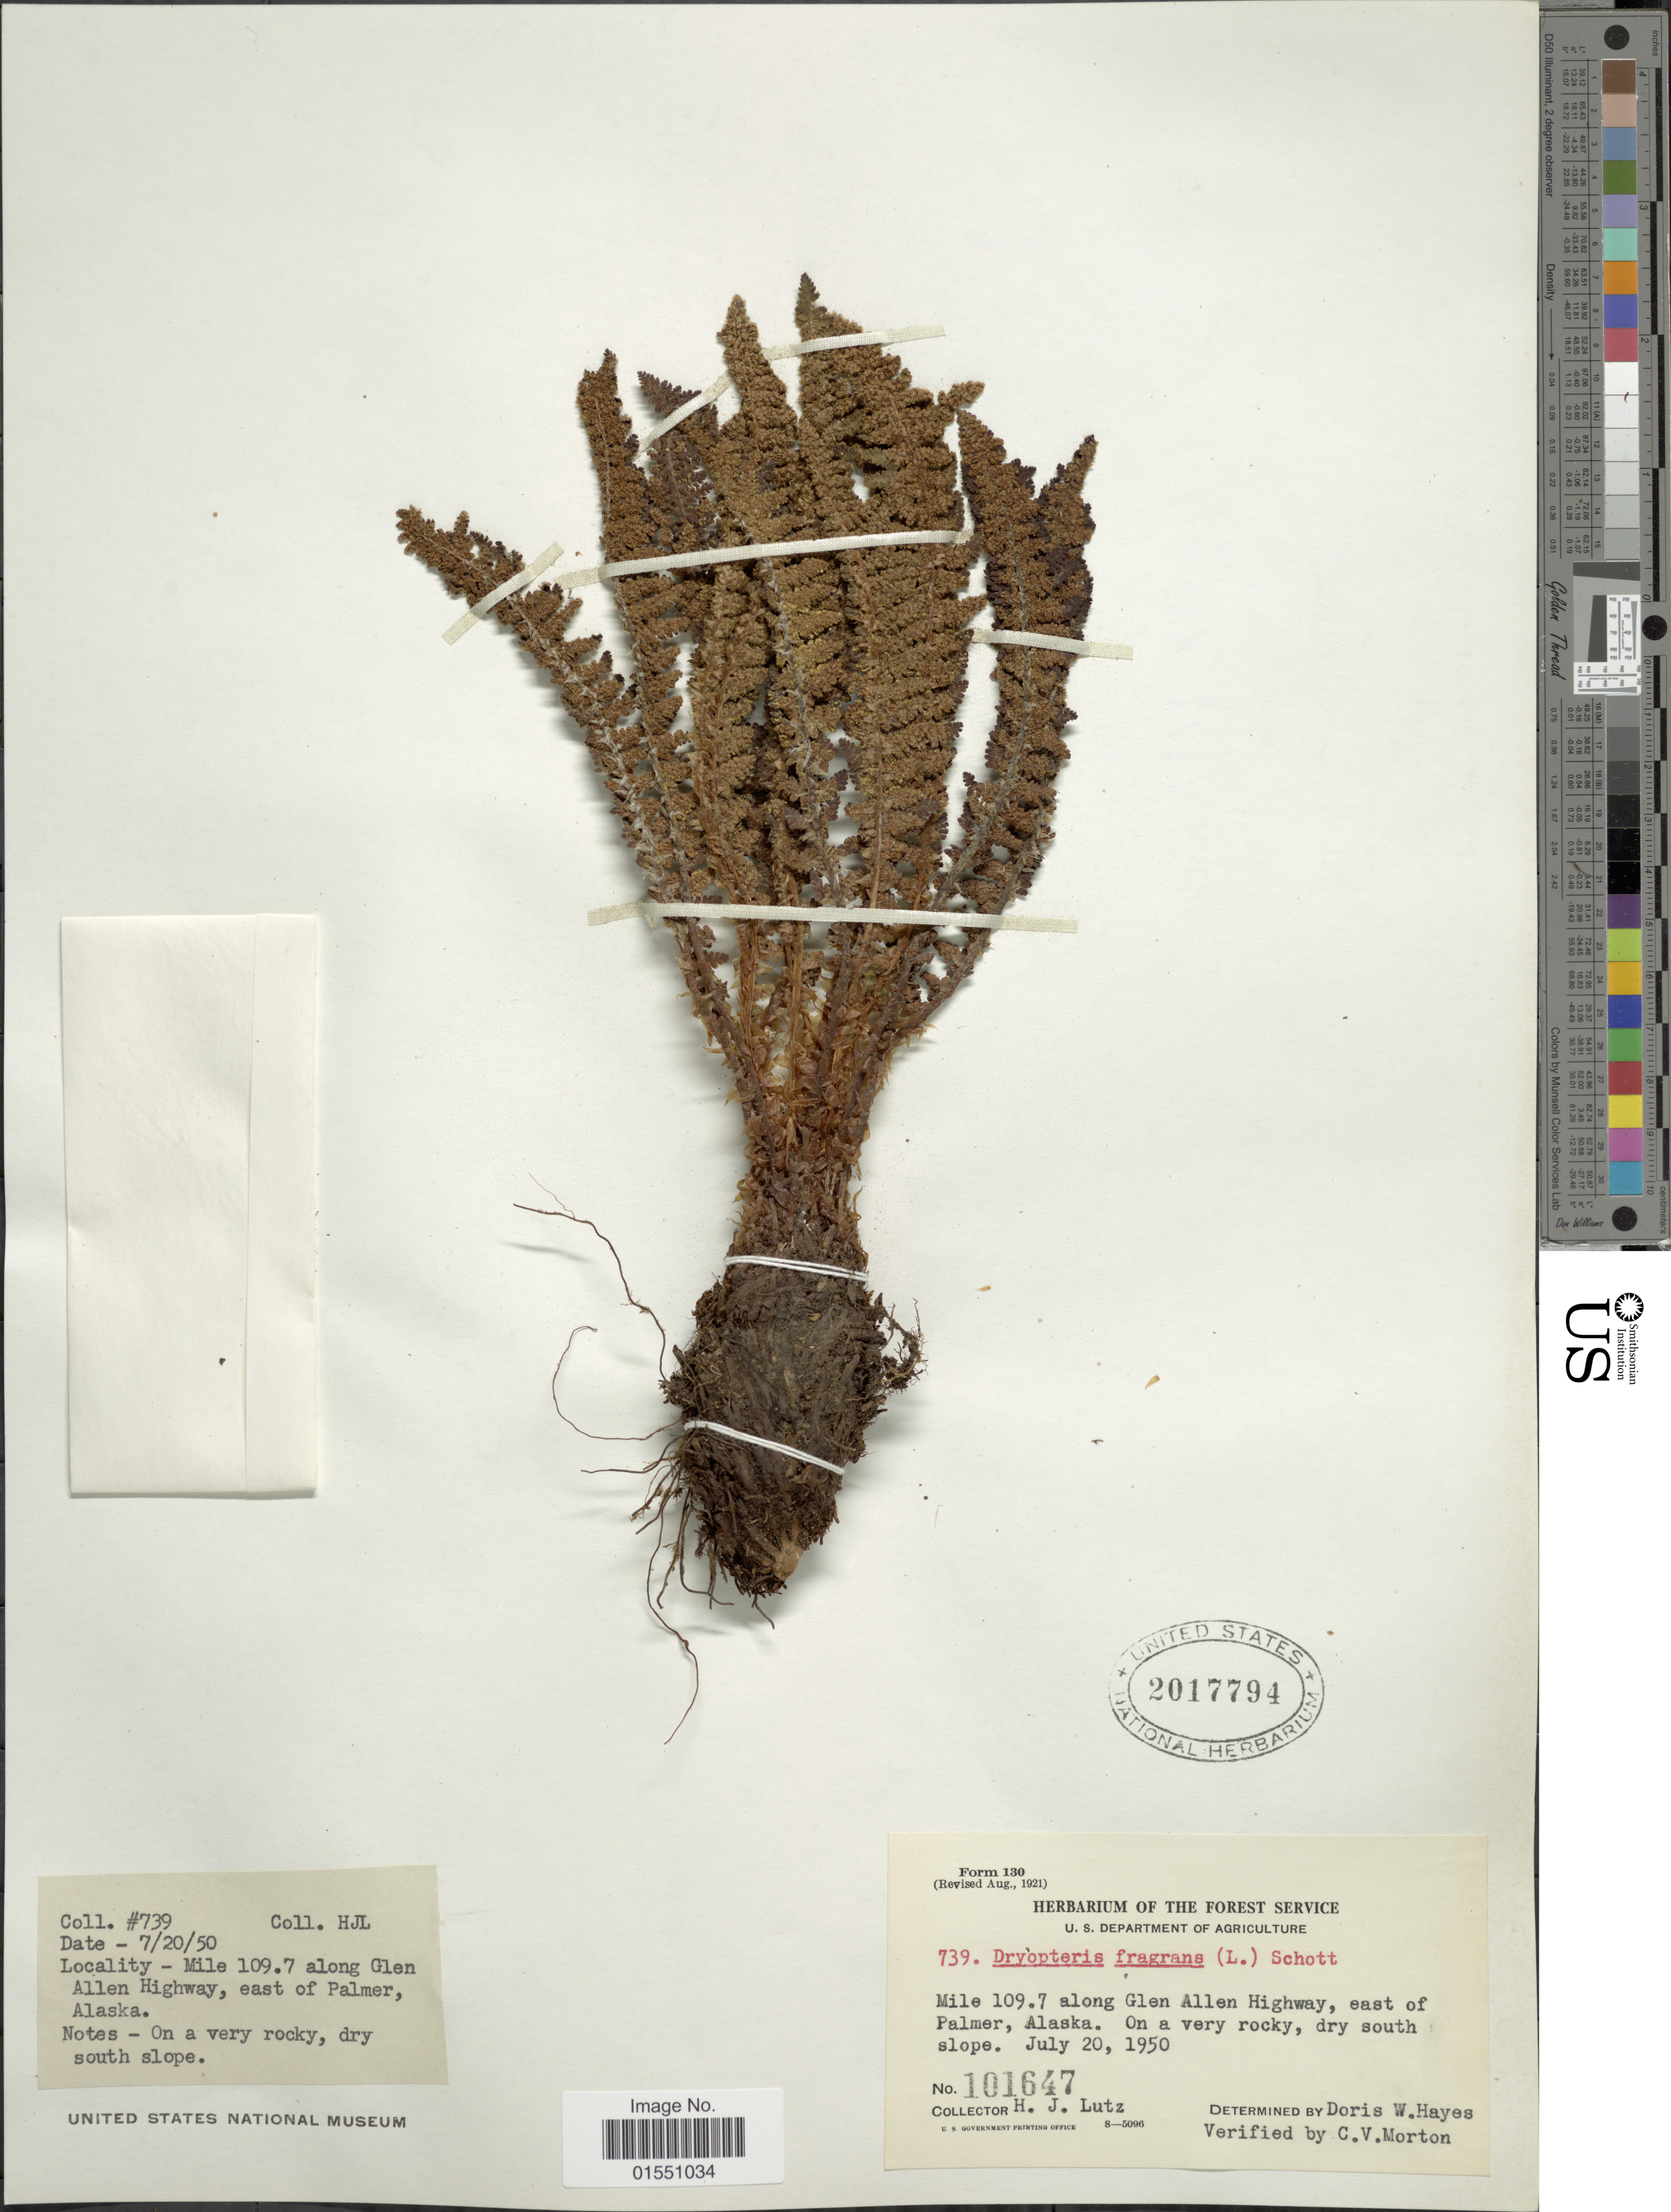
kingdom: Plantae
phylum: Tracheophyta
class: Polypodiopsida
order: Polypodiales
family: Dryopteridaceae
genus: Dryopteris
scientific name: Dryopteris fragrans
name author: (L.) Schott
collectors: H. J. Lutz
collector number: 101647/739?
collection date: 1950-07-20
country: United States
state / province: Alaska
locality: Mile 109.7 along Glen Allen Highway, east of Palmer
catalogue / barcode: US 2017794